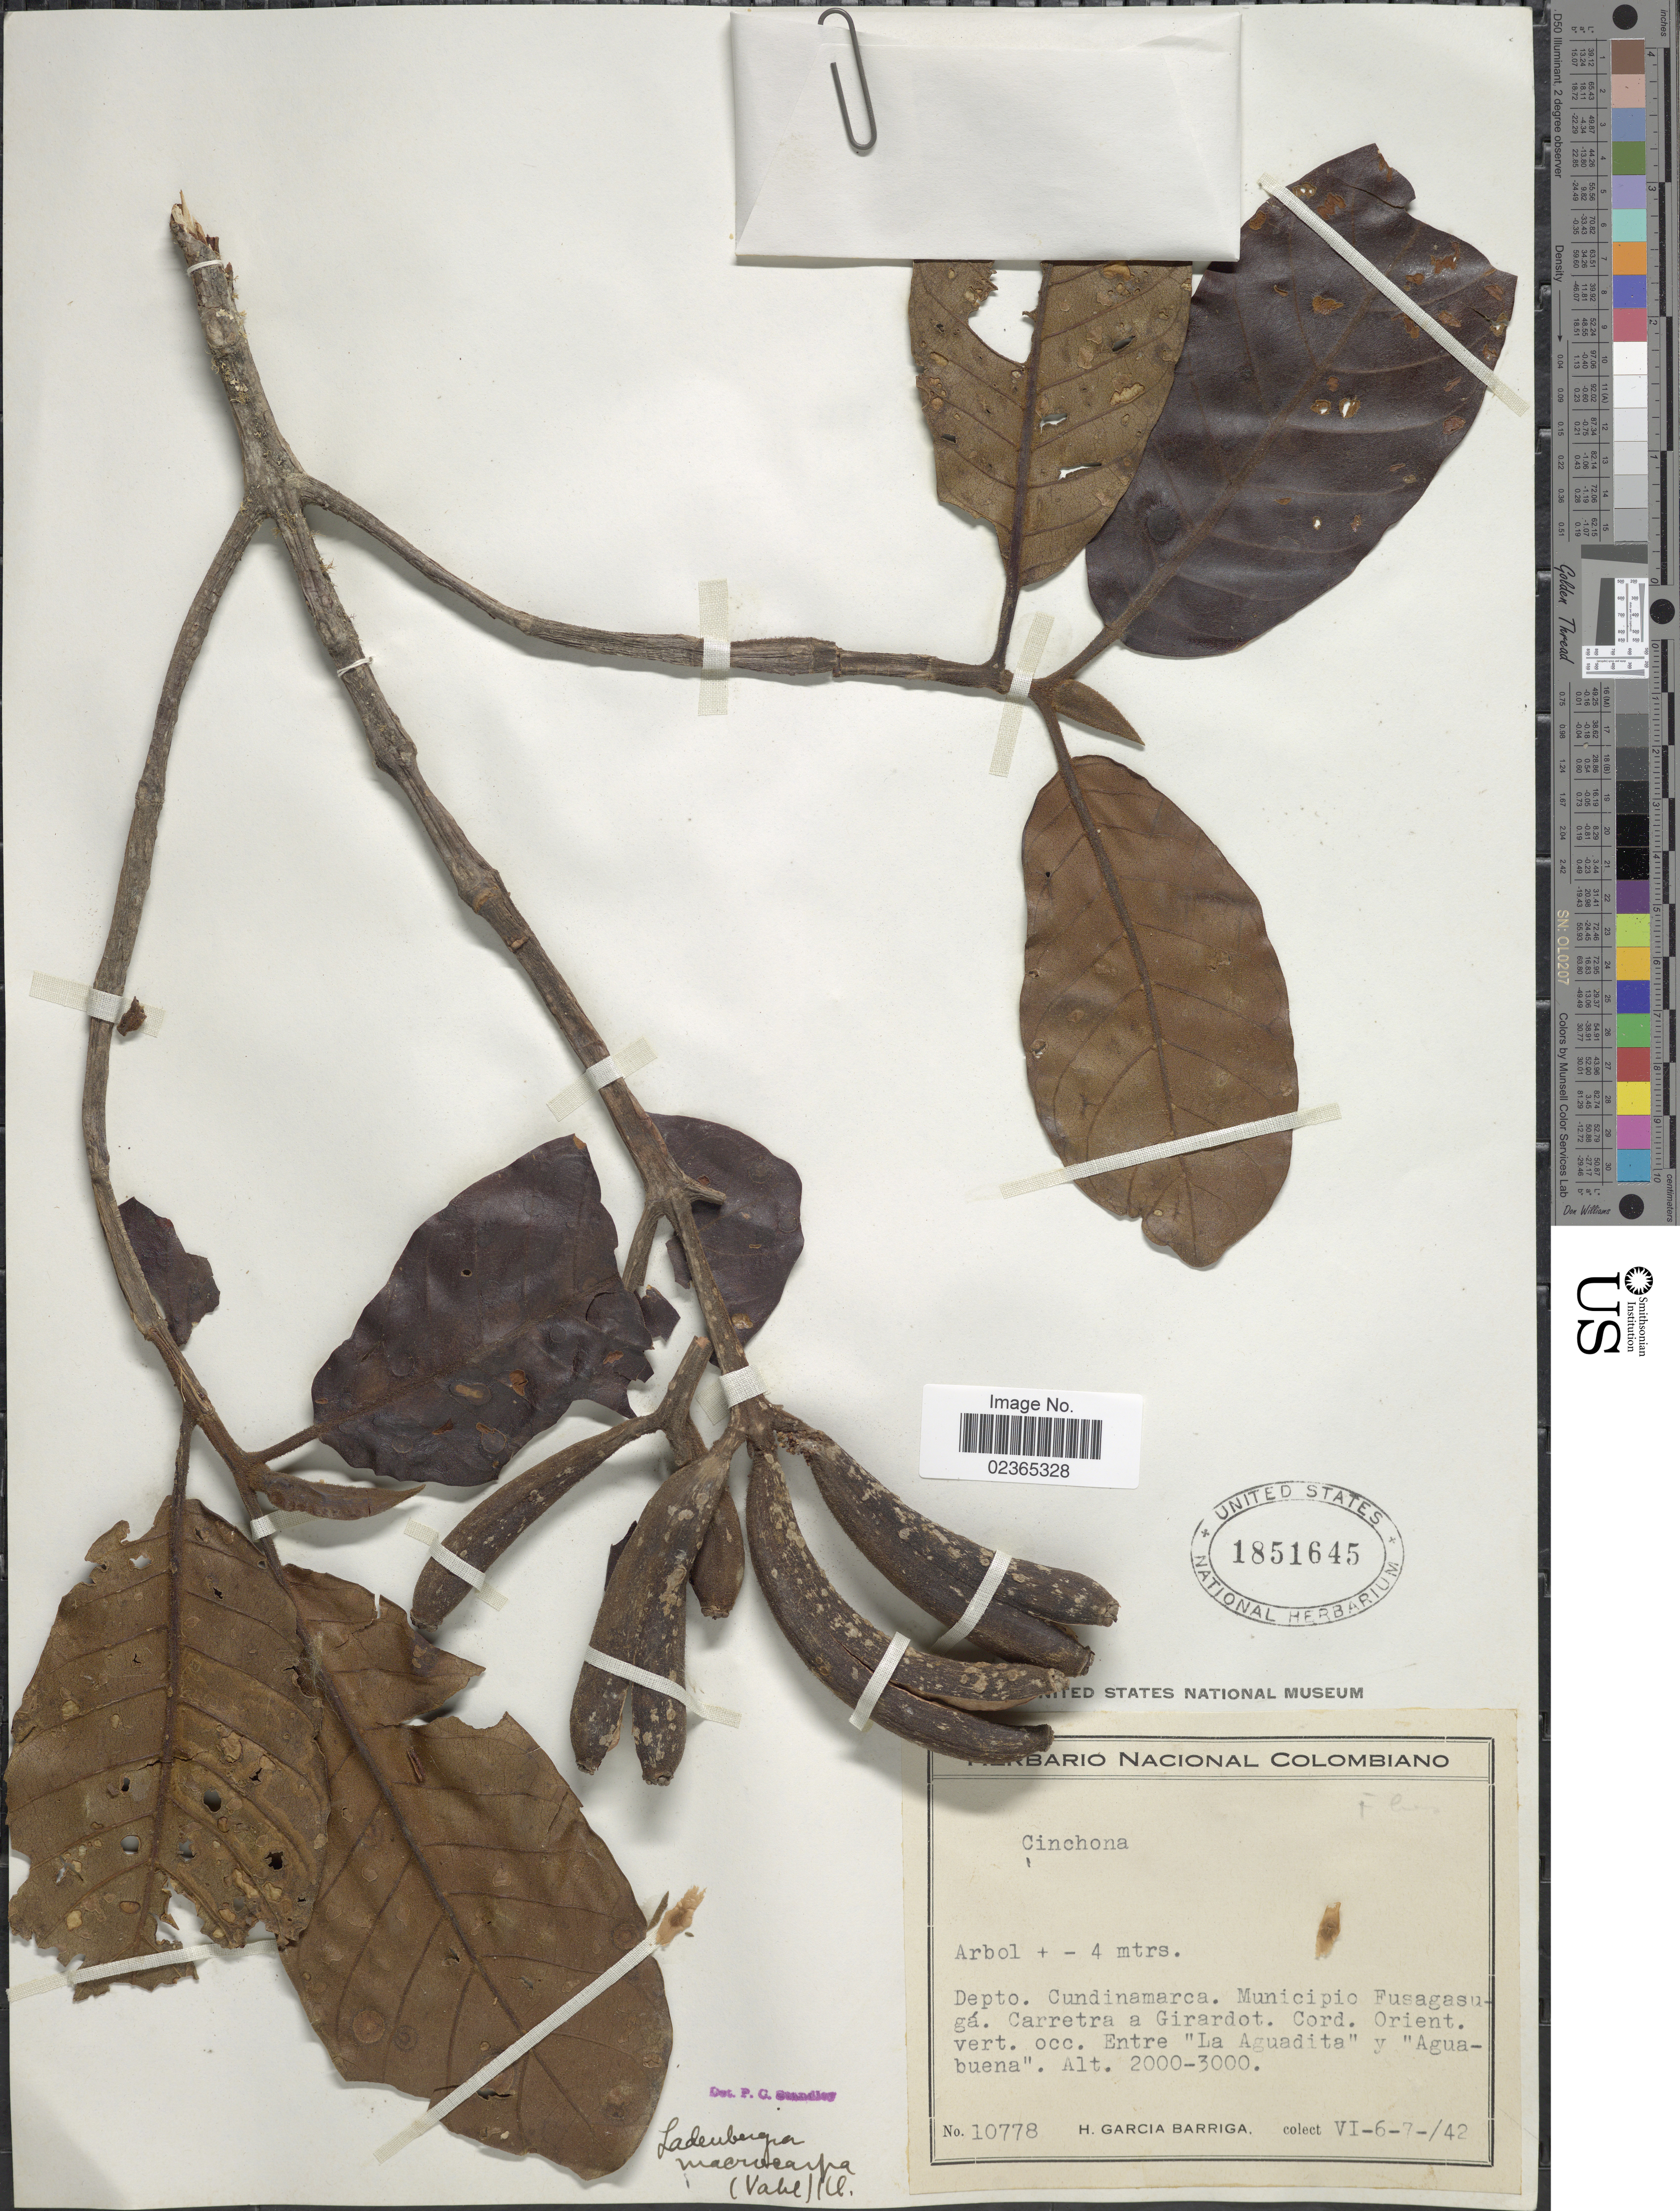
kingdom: Plantae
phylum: Tracheophyta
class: Magnoliopsida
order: Gentianales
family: Rubiaceae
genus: Ladenbergia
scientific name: Ladenbergia macrocarpa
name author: (Vahl) Klotzsch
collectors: H. García Barriga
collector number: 10778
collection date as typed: Transcribed d/m/y: 6/6/42 to 7/6/42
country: Colombia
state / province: Cundinamarca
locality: Municipio Fusagasuga. Carretera a Girardot. Cord. Orient. vert. occ. Entre "La Aguadita " y "Aguabuena"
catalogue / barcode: US 1851645